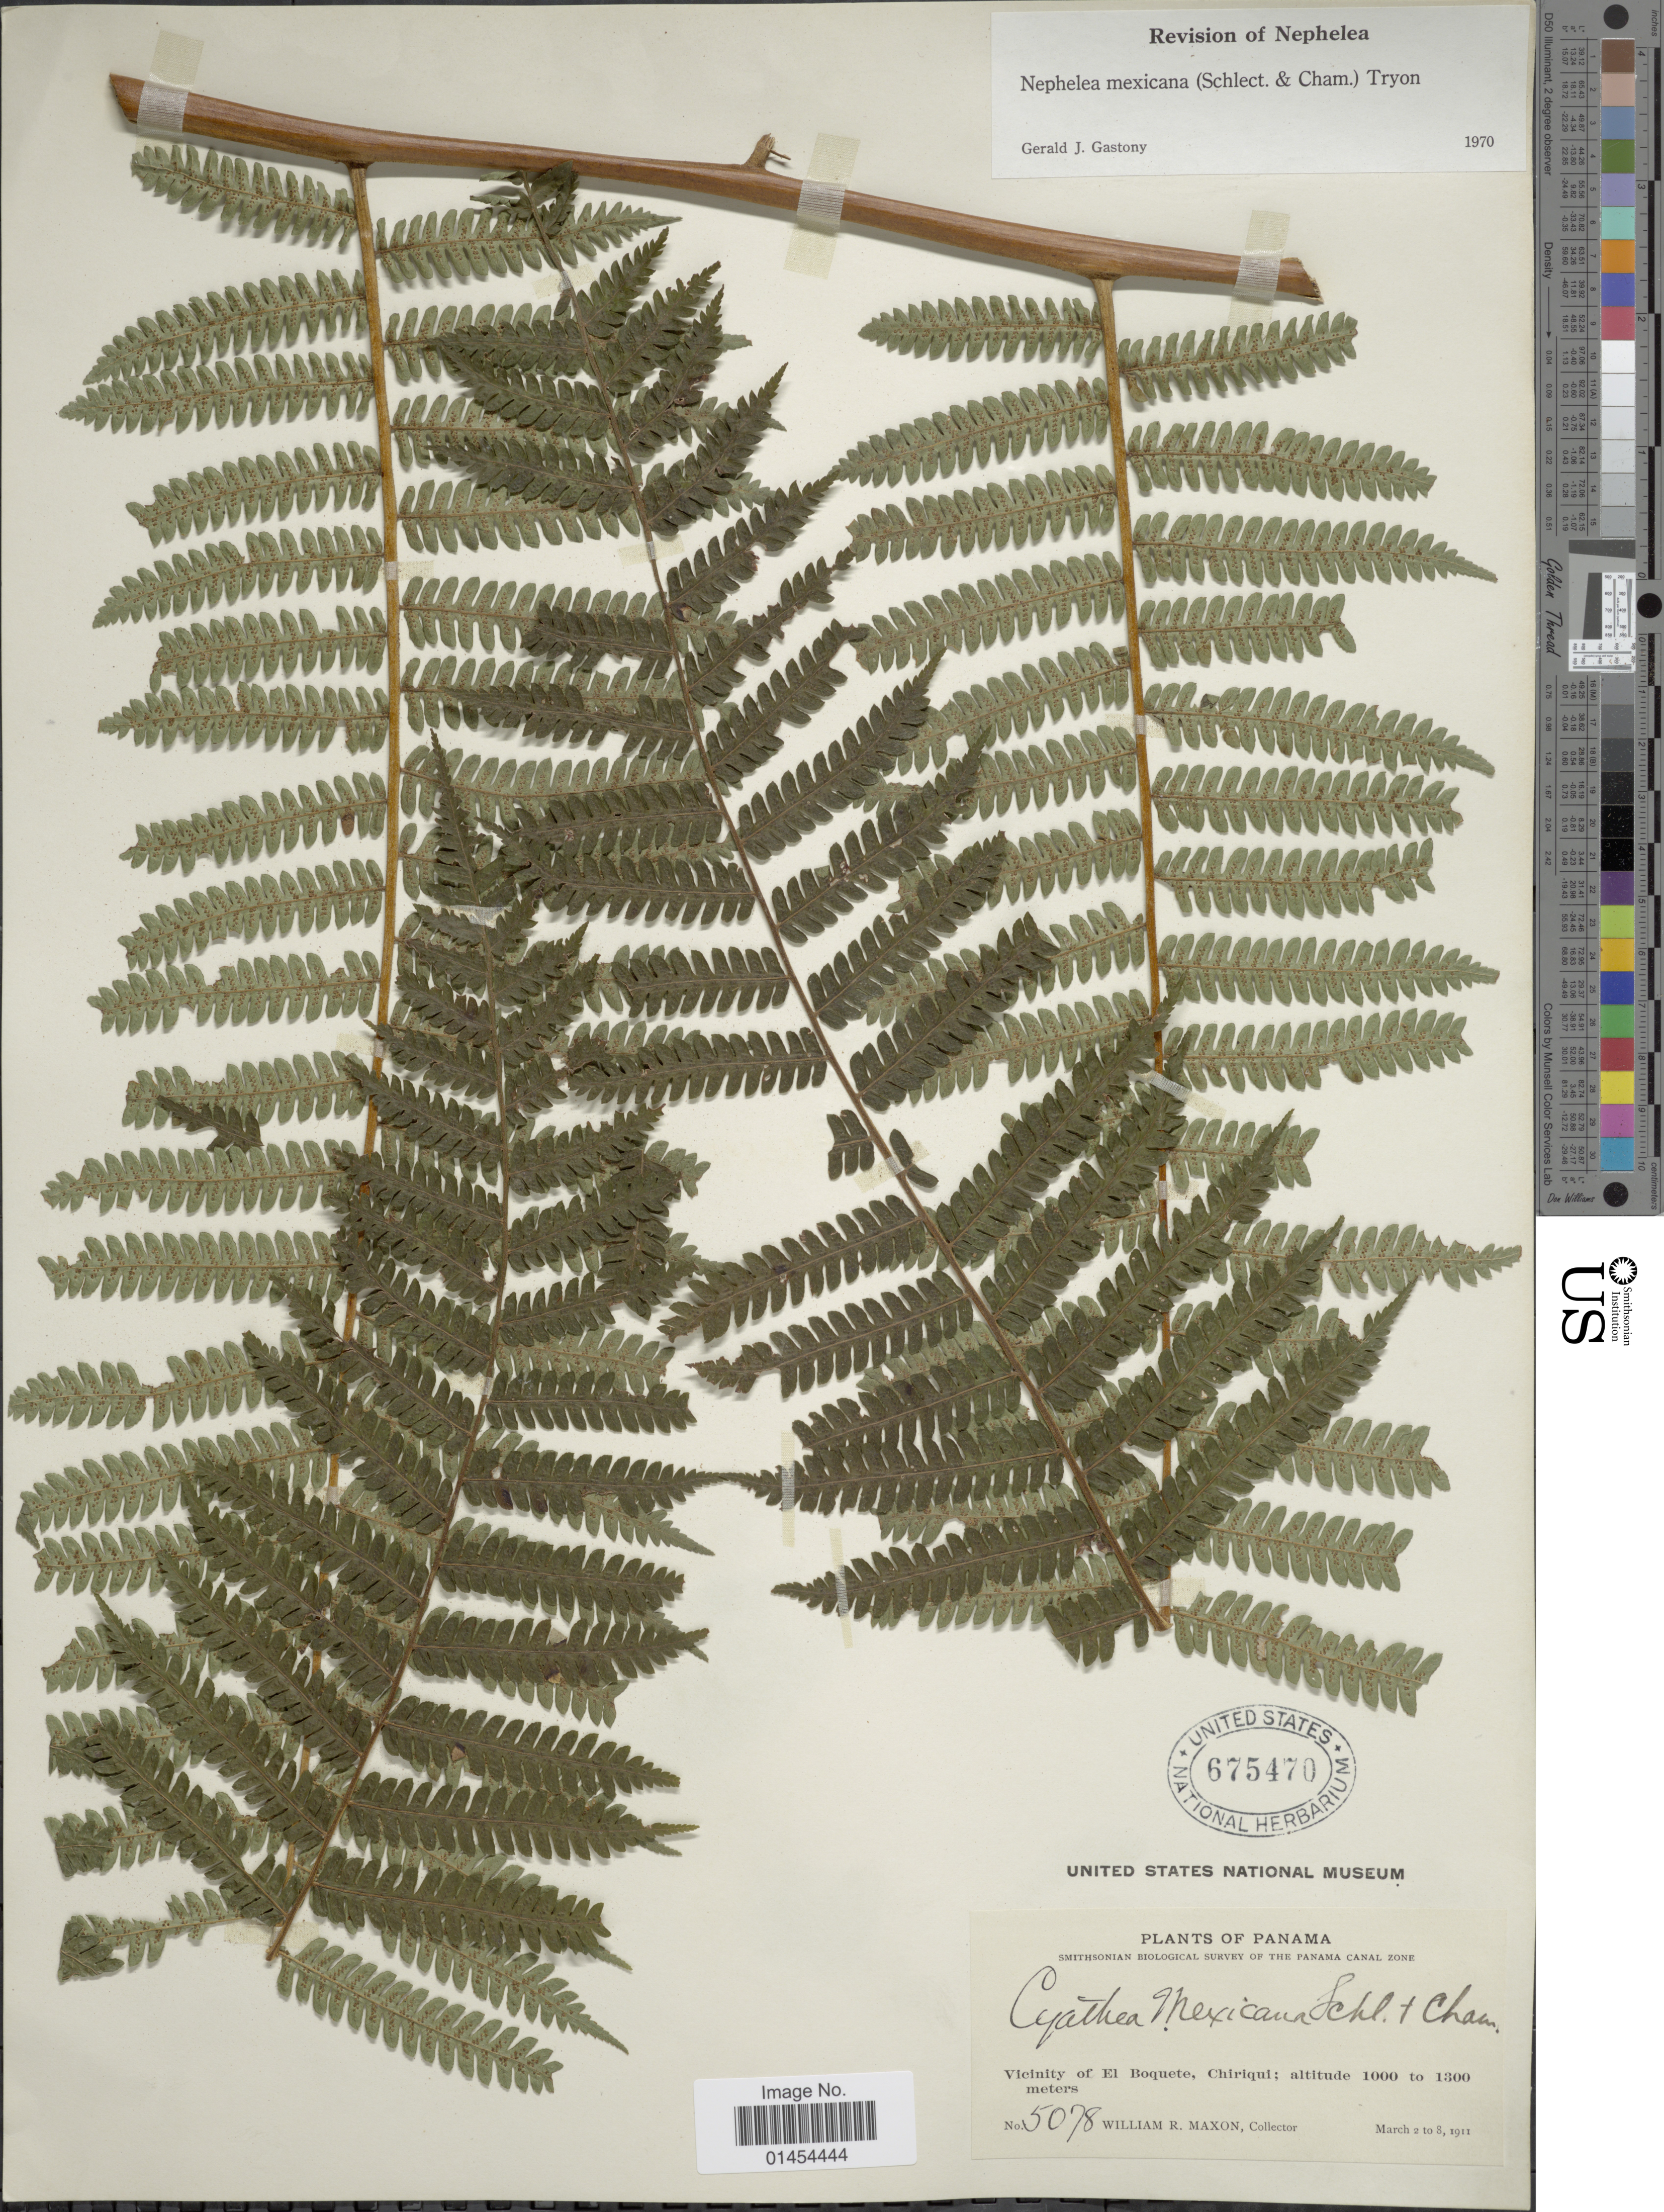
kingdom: Plantae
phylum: Tracheophyta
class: Polypodiopsida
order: Cyatheales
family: Cyatheaceae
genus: Alsophila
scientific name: Alsophila firma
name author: (Baker) D.S. Conant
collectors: W. R. Maxon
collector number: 5078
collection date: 1911-03-02/1911-03-08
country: Panama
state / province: Chiriqui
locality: Vicinity of El Boquete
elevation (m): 1000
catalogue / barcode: US 675470